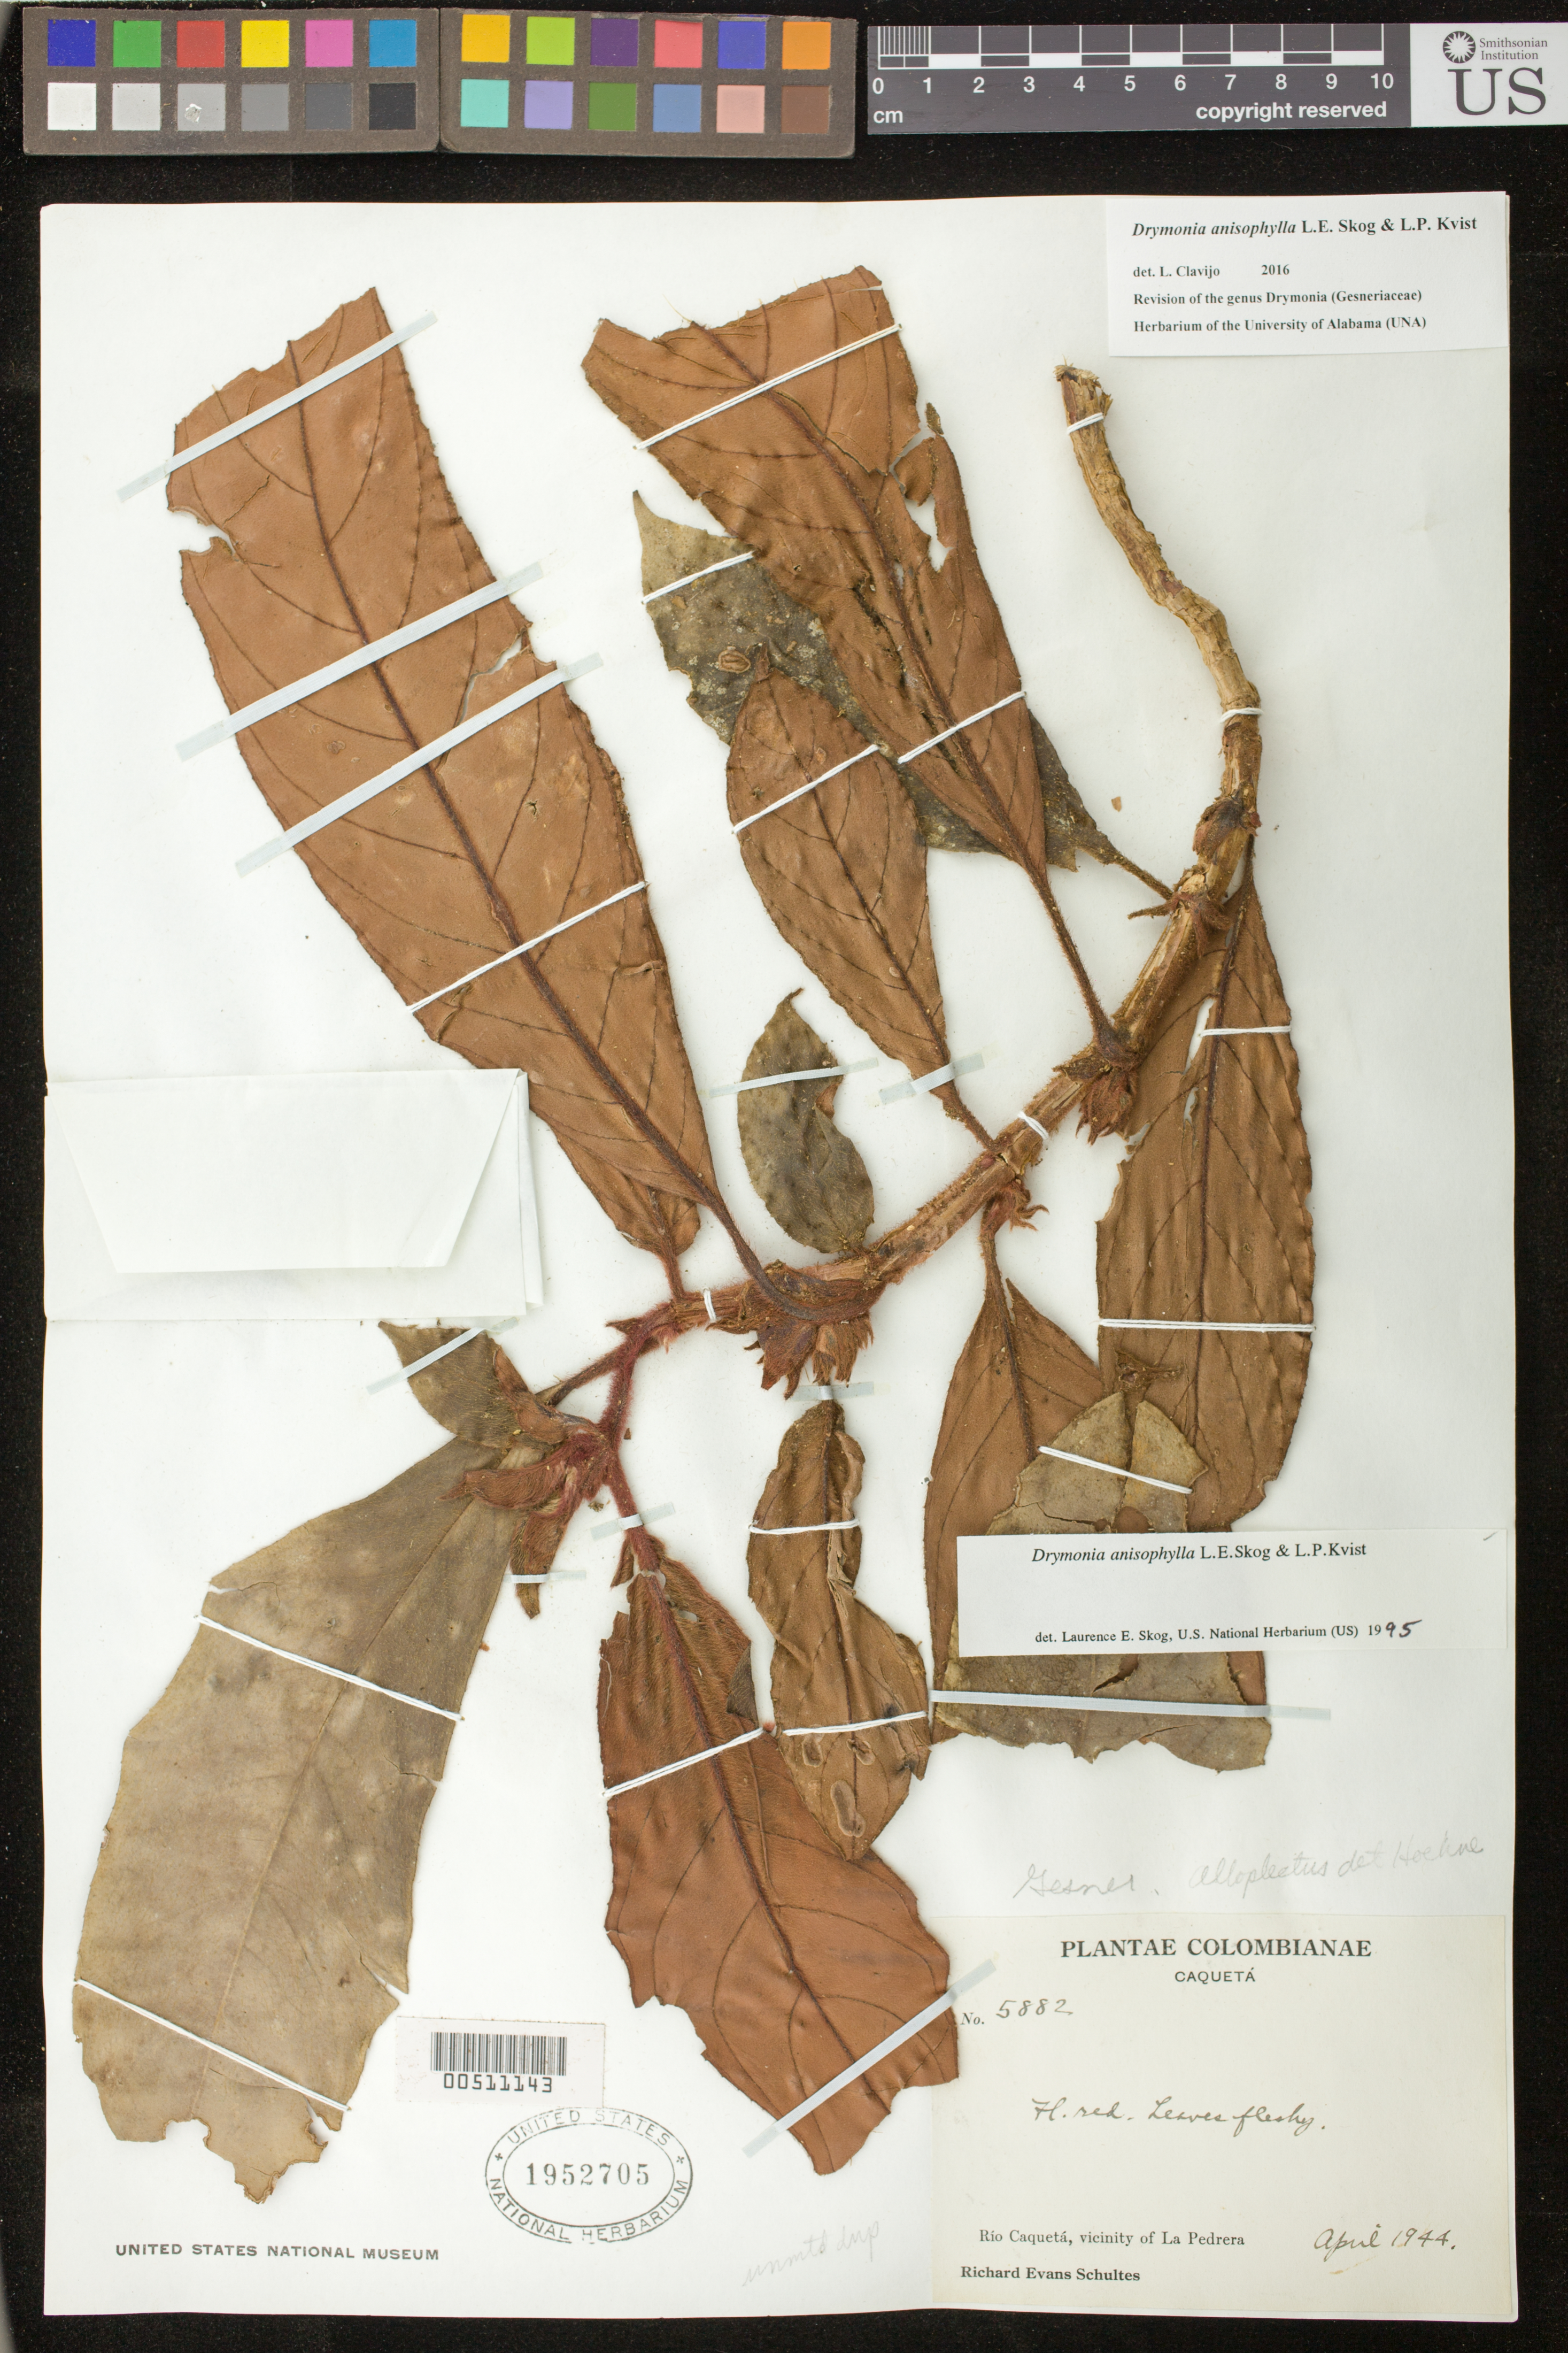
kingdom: Plantae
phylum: Tracheophyta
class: Magnoliopsida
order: Lamiales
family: Gesneriaceae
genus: Drymonia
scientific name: Drymonia anisophylla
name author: L.E. Skog & L.P. Kvist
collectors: R. E. Schultes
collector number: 5882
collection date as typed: Apr 1944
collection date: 1944-04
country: Colombia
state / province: Caquetá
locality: Rio Caqueta, La Pedrera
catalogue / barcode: US 1952705